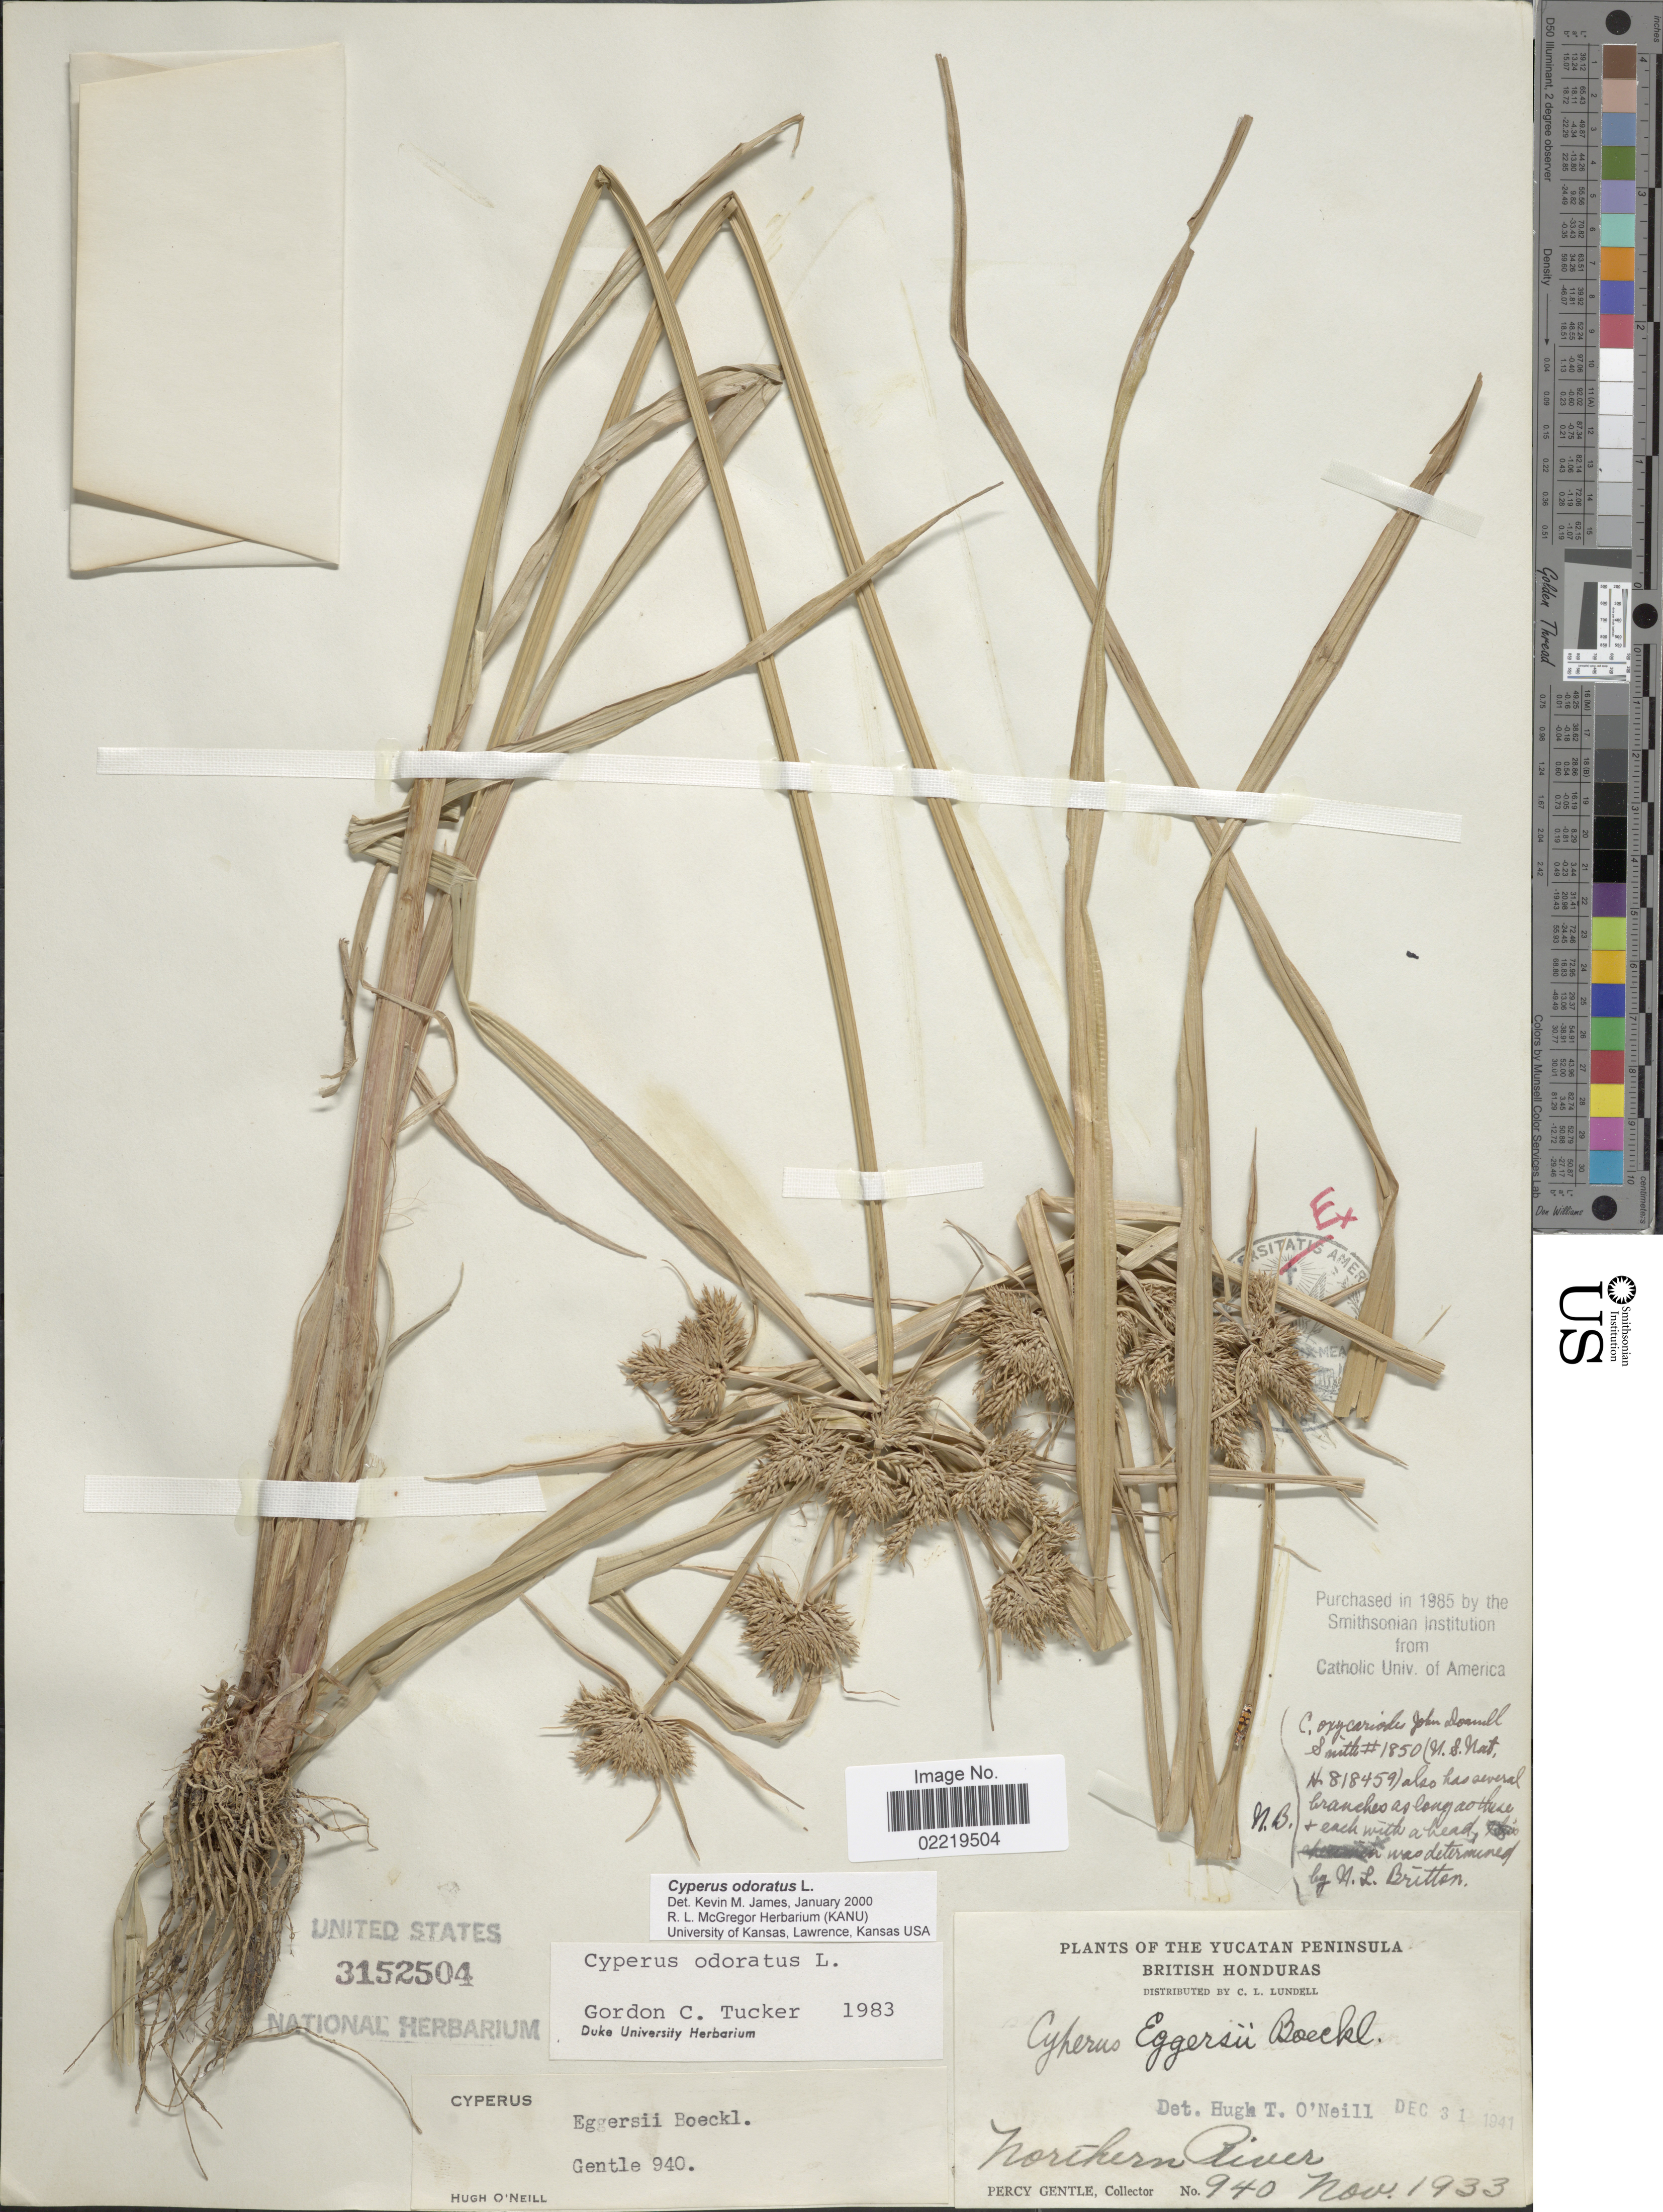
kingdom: Plantae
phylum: Tracheophyta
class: Liliopsida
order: Poales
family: Cyperaceae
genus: Cyperus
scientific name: Cyperus odoratus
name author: L.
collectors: P. H. Gentle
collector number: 940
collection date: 1933-11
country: Belize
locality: The Yucatan Peninsula, British Honduras, Northern River.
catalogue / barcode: US 3152504